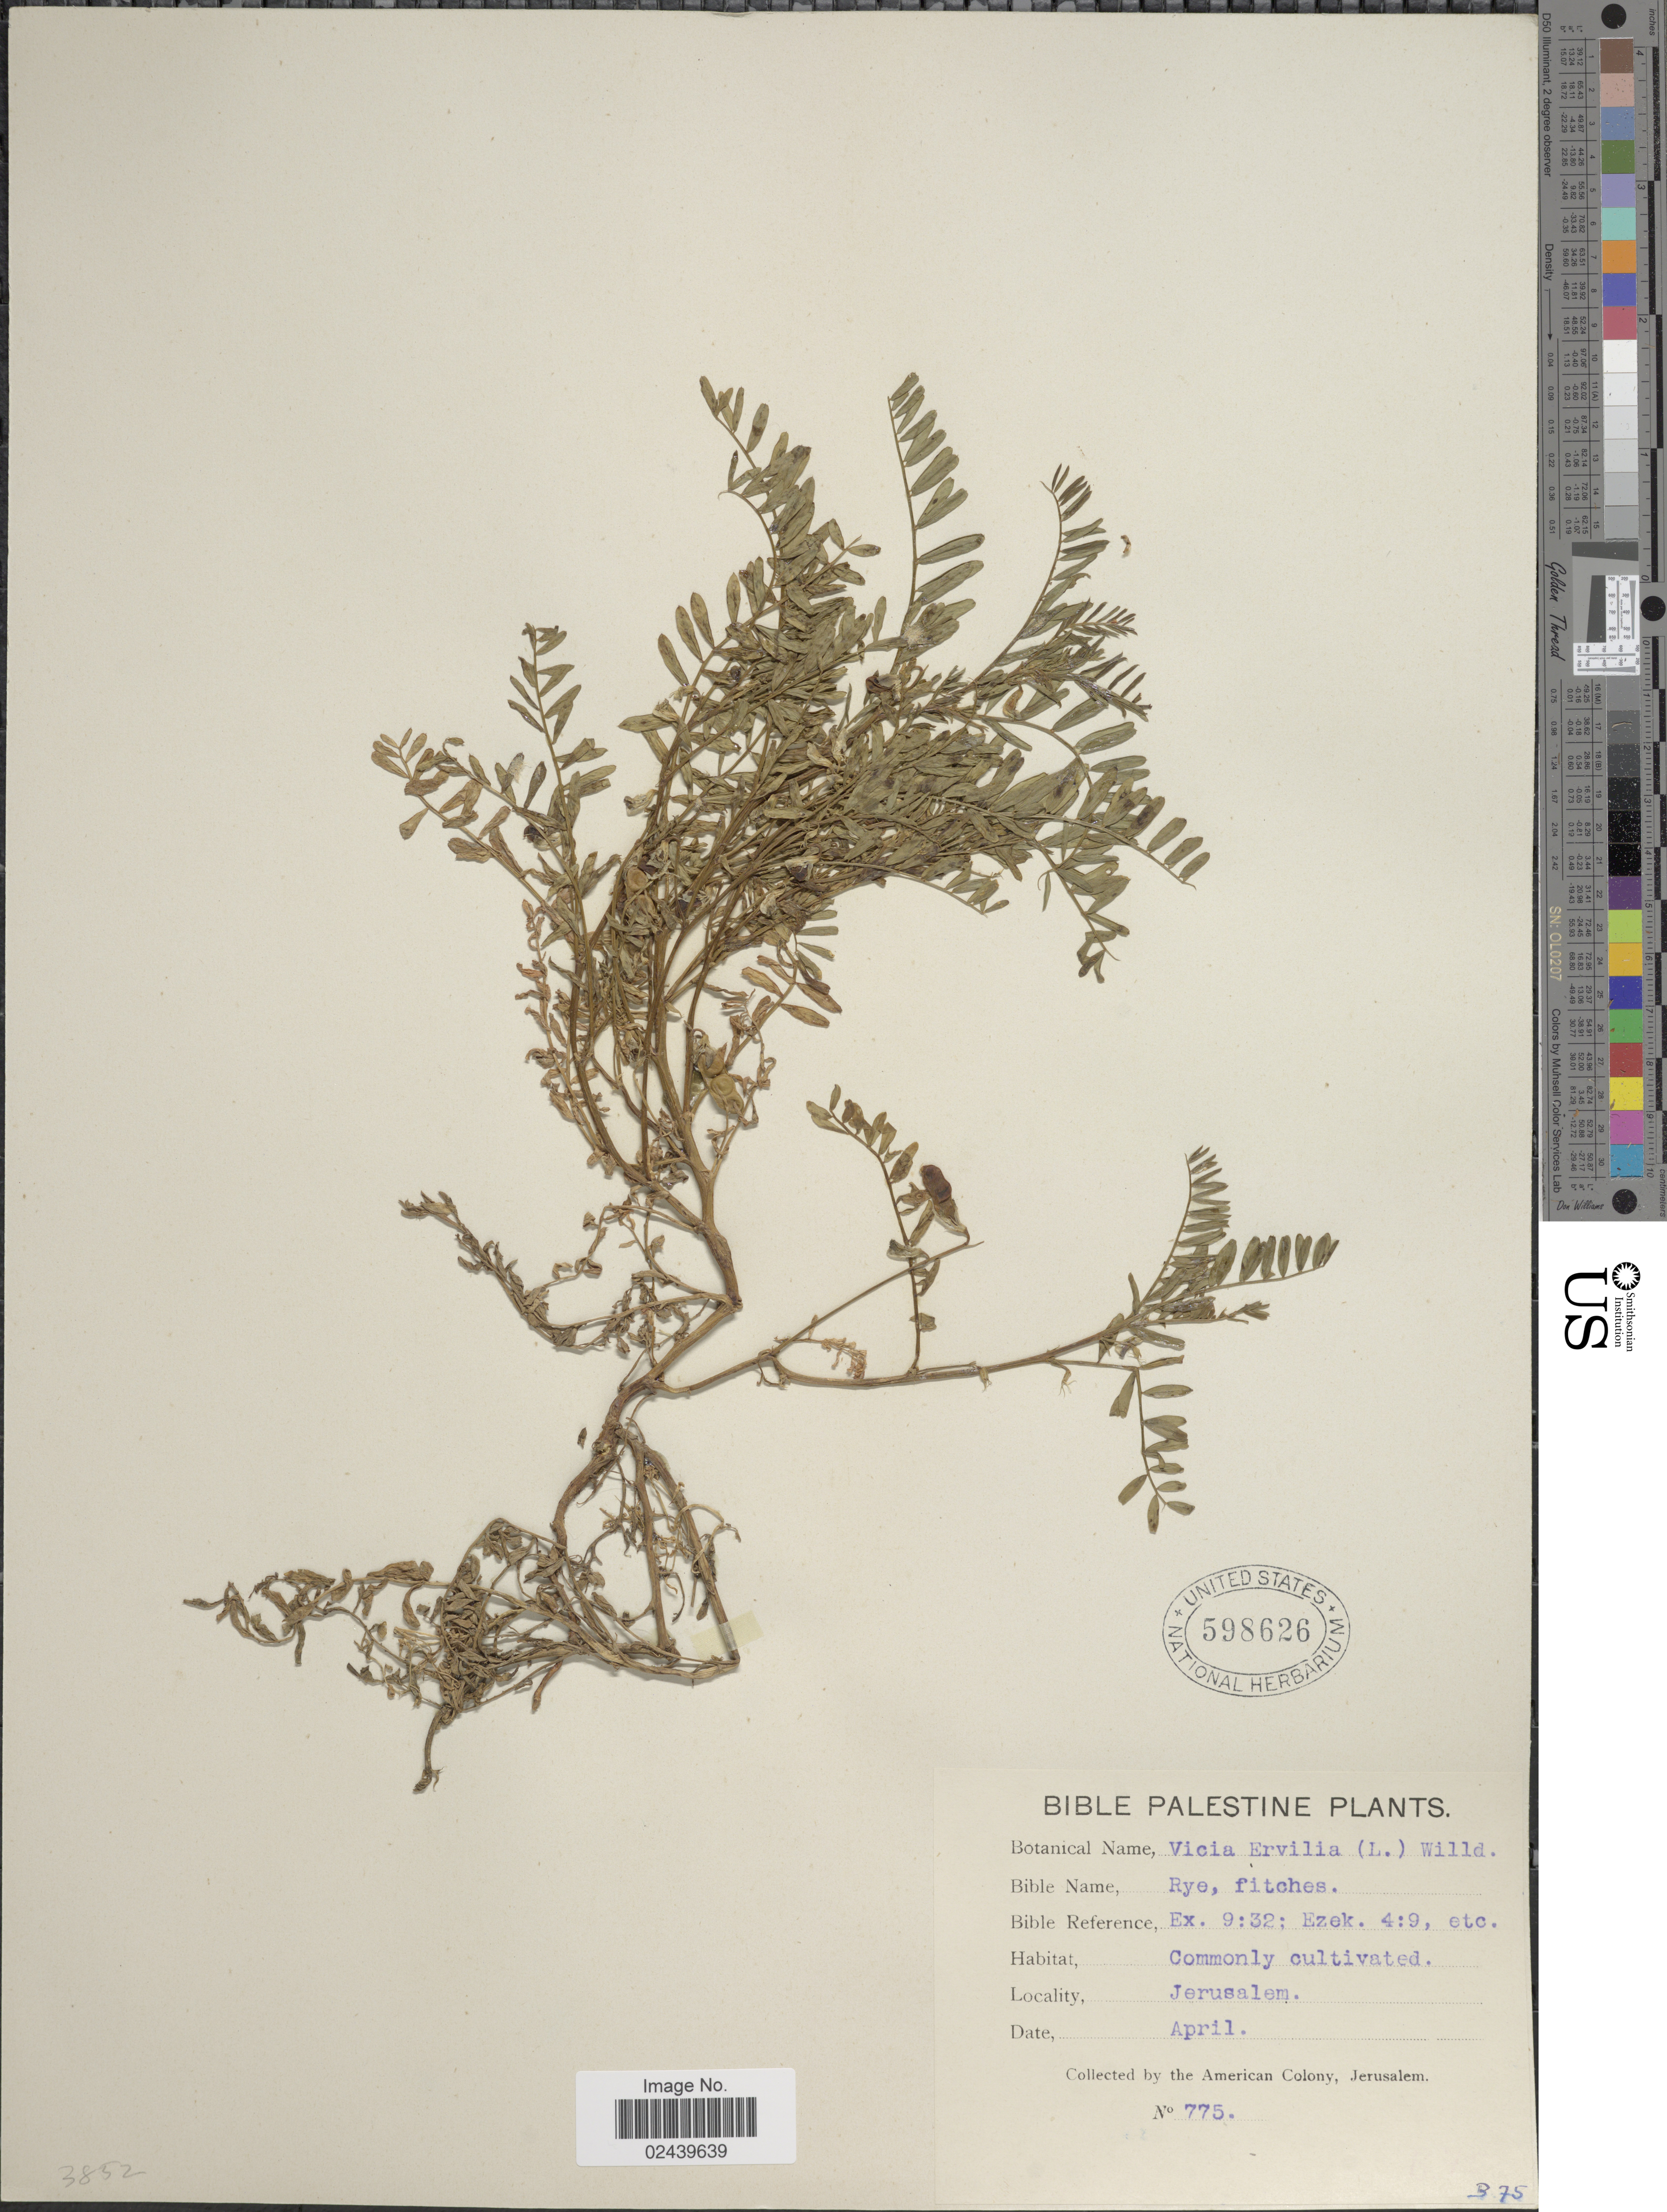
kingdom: Plantae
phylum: Tracheophyta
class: Magnoliopsida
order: Fabales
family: Fabaceae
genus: Vicia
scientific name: Vicia ervilia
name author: (L.) Willd.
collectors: American Colony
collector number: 775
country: Israel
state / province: Jerusalem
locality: Bible Palestine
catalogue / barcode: US 598626